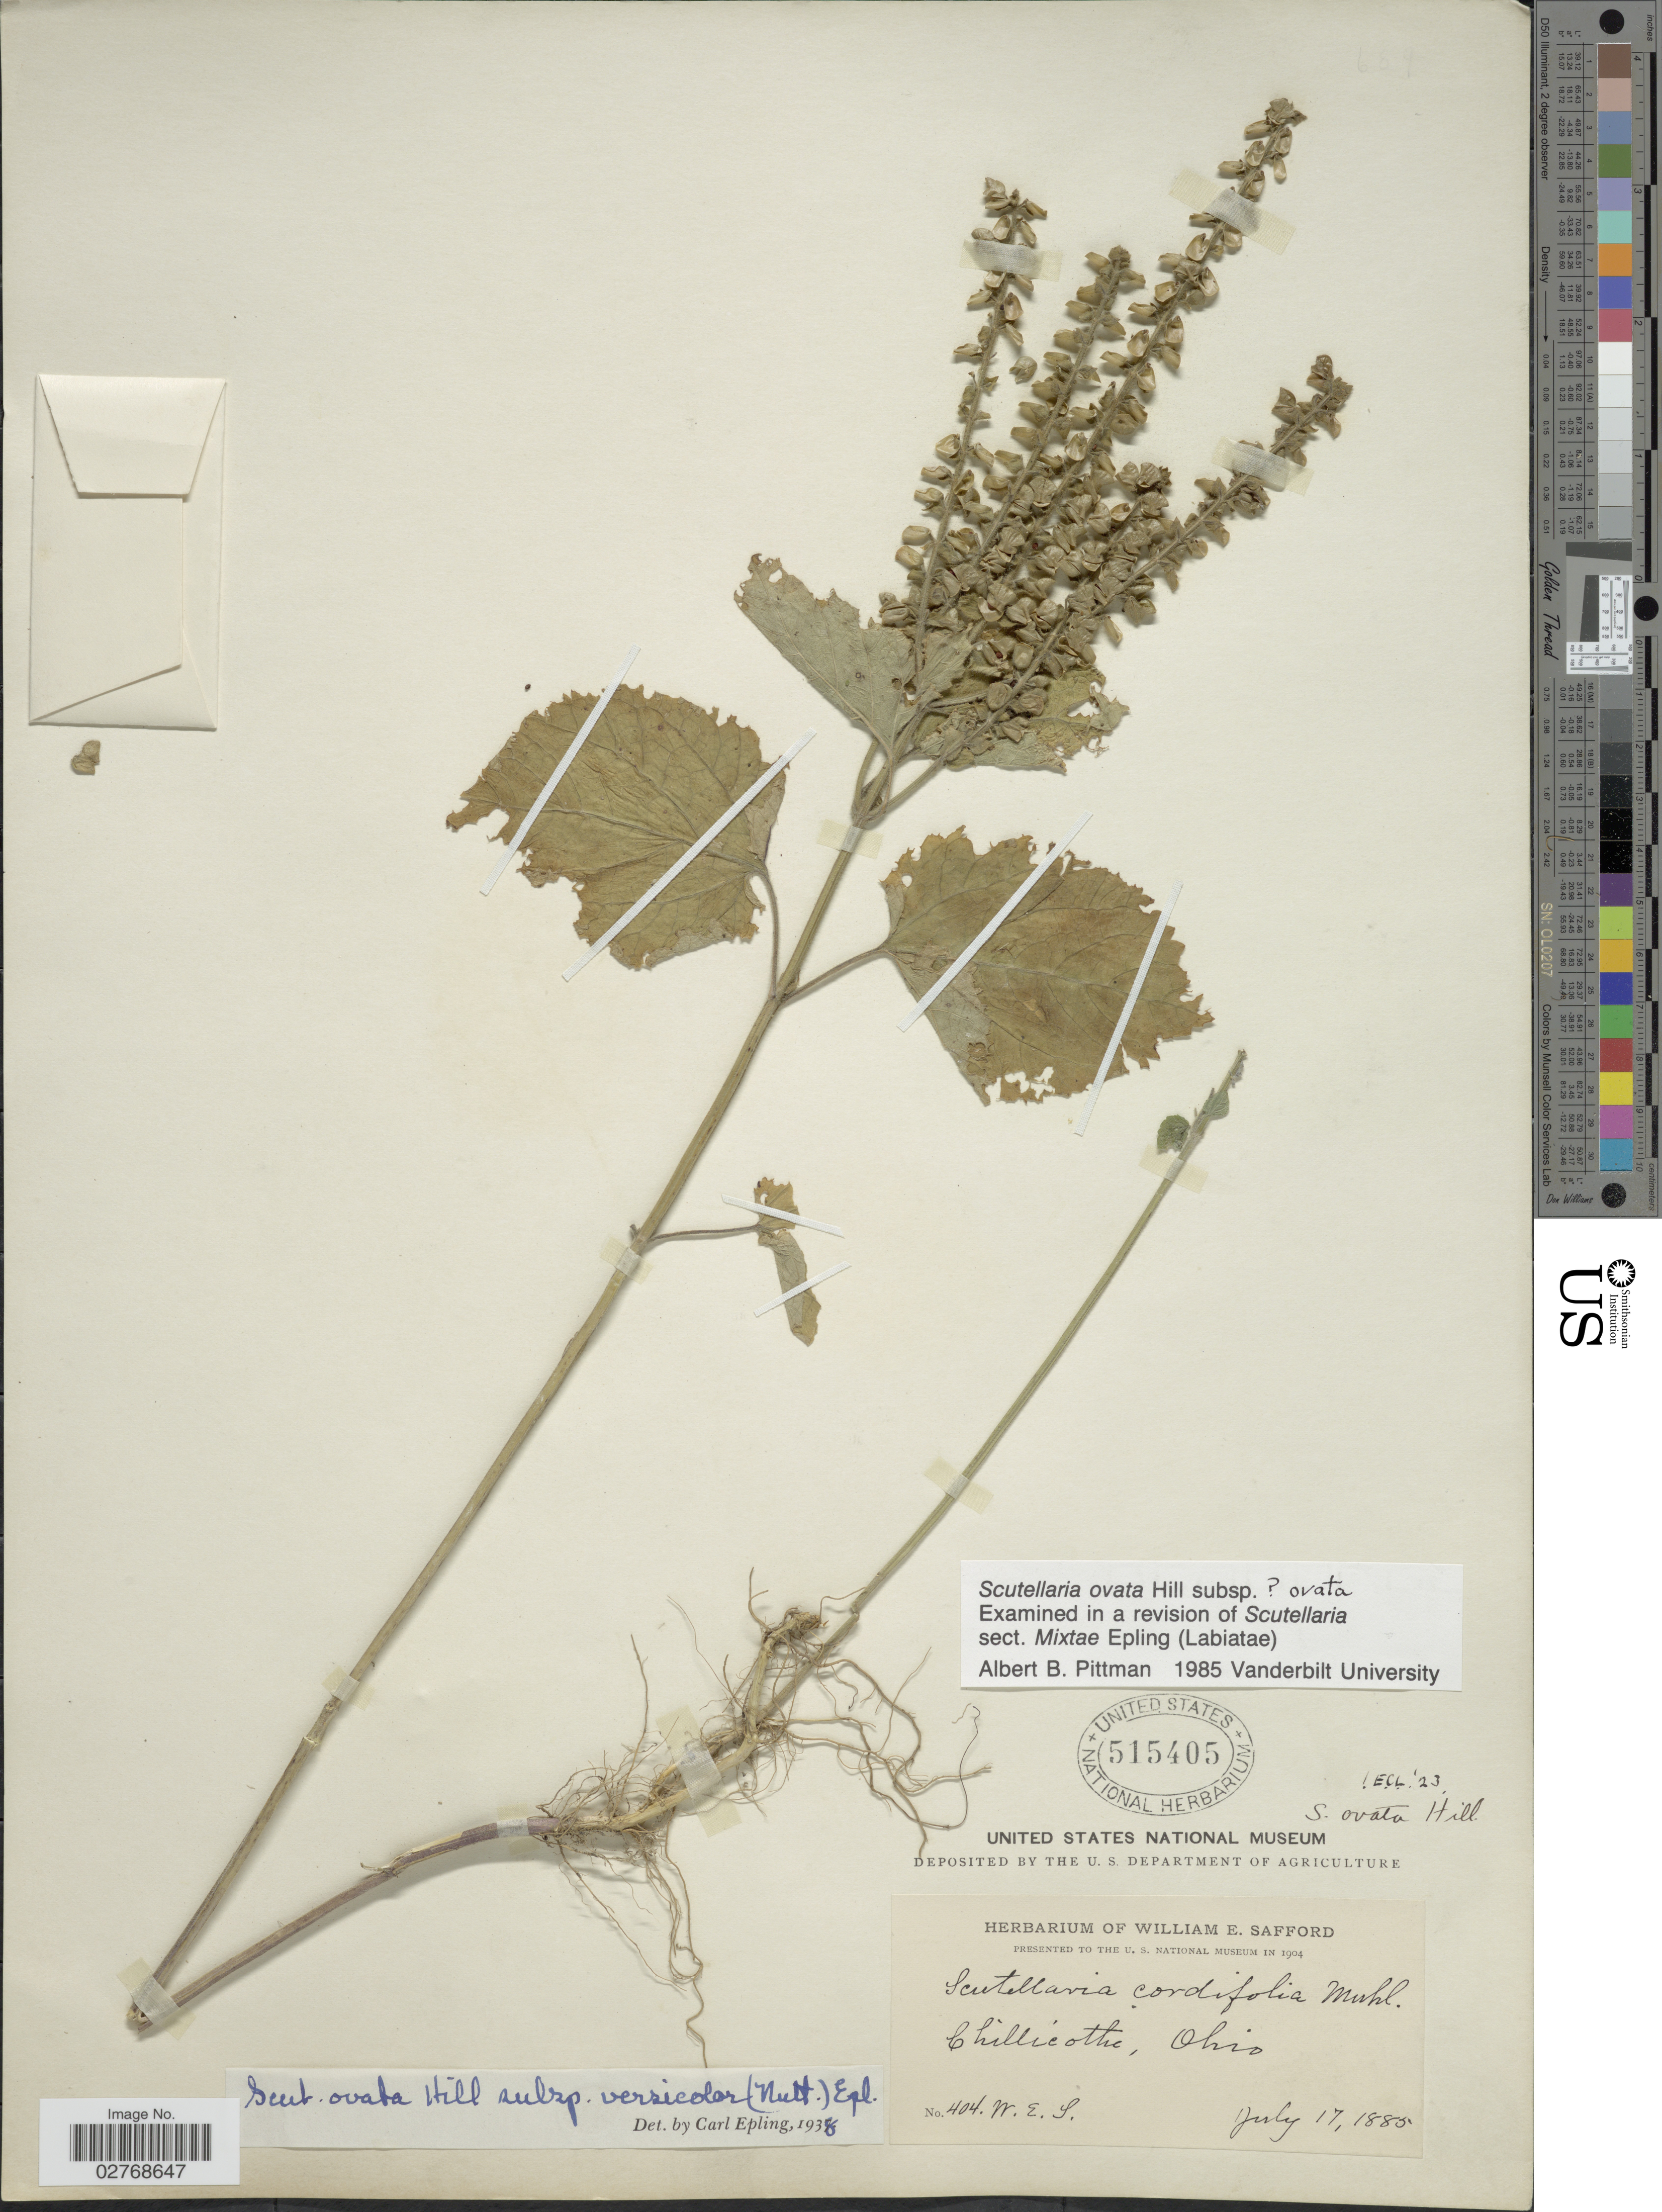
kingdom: Plantae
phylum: Tracheophyta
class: Magnoliopsida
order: Lamiales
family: Lamiaceae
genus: Scutellaria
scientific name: Scutellaria ovata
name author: Hill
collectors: W. E. Safford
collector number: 404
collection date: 1885-07-17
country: United States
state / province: Ohio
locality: Chillicothe.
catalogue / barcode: US 515405